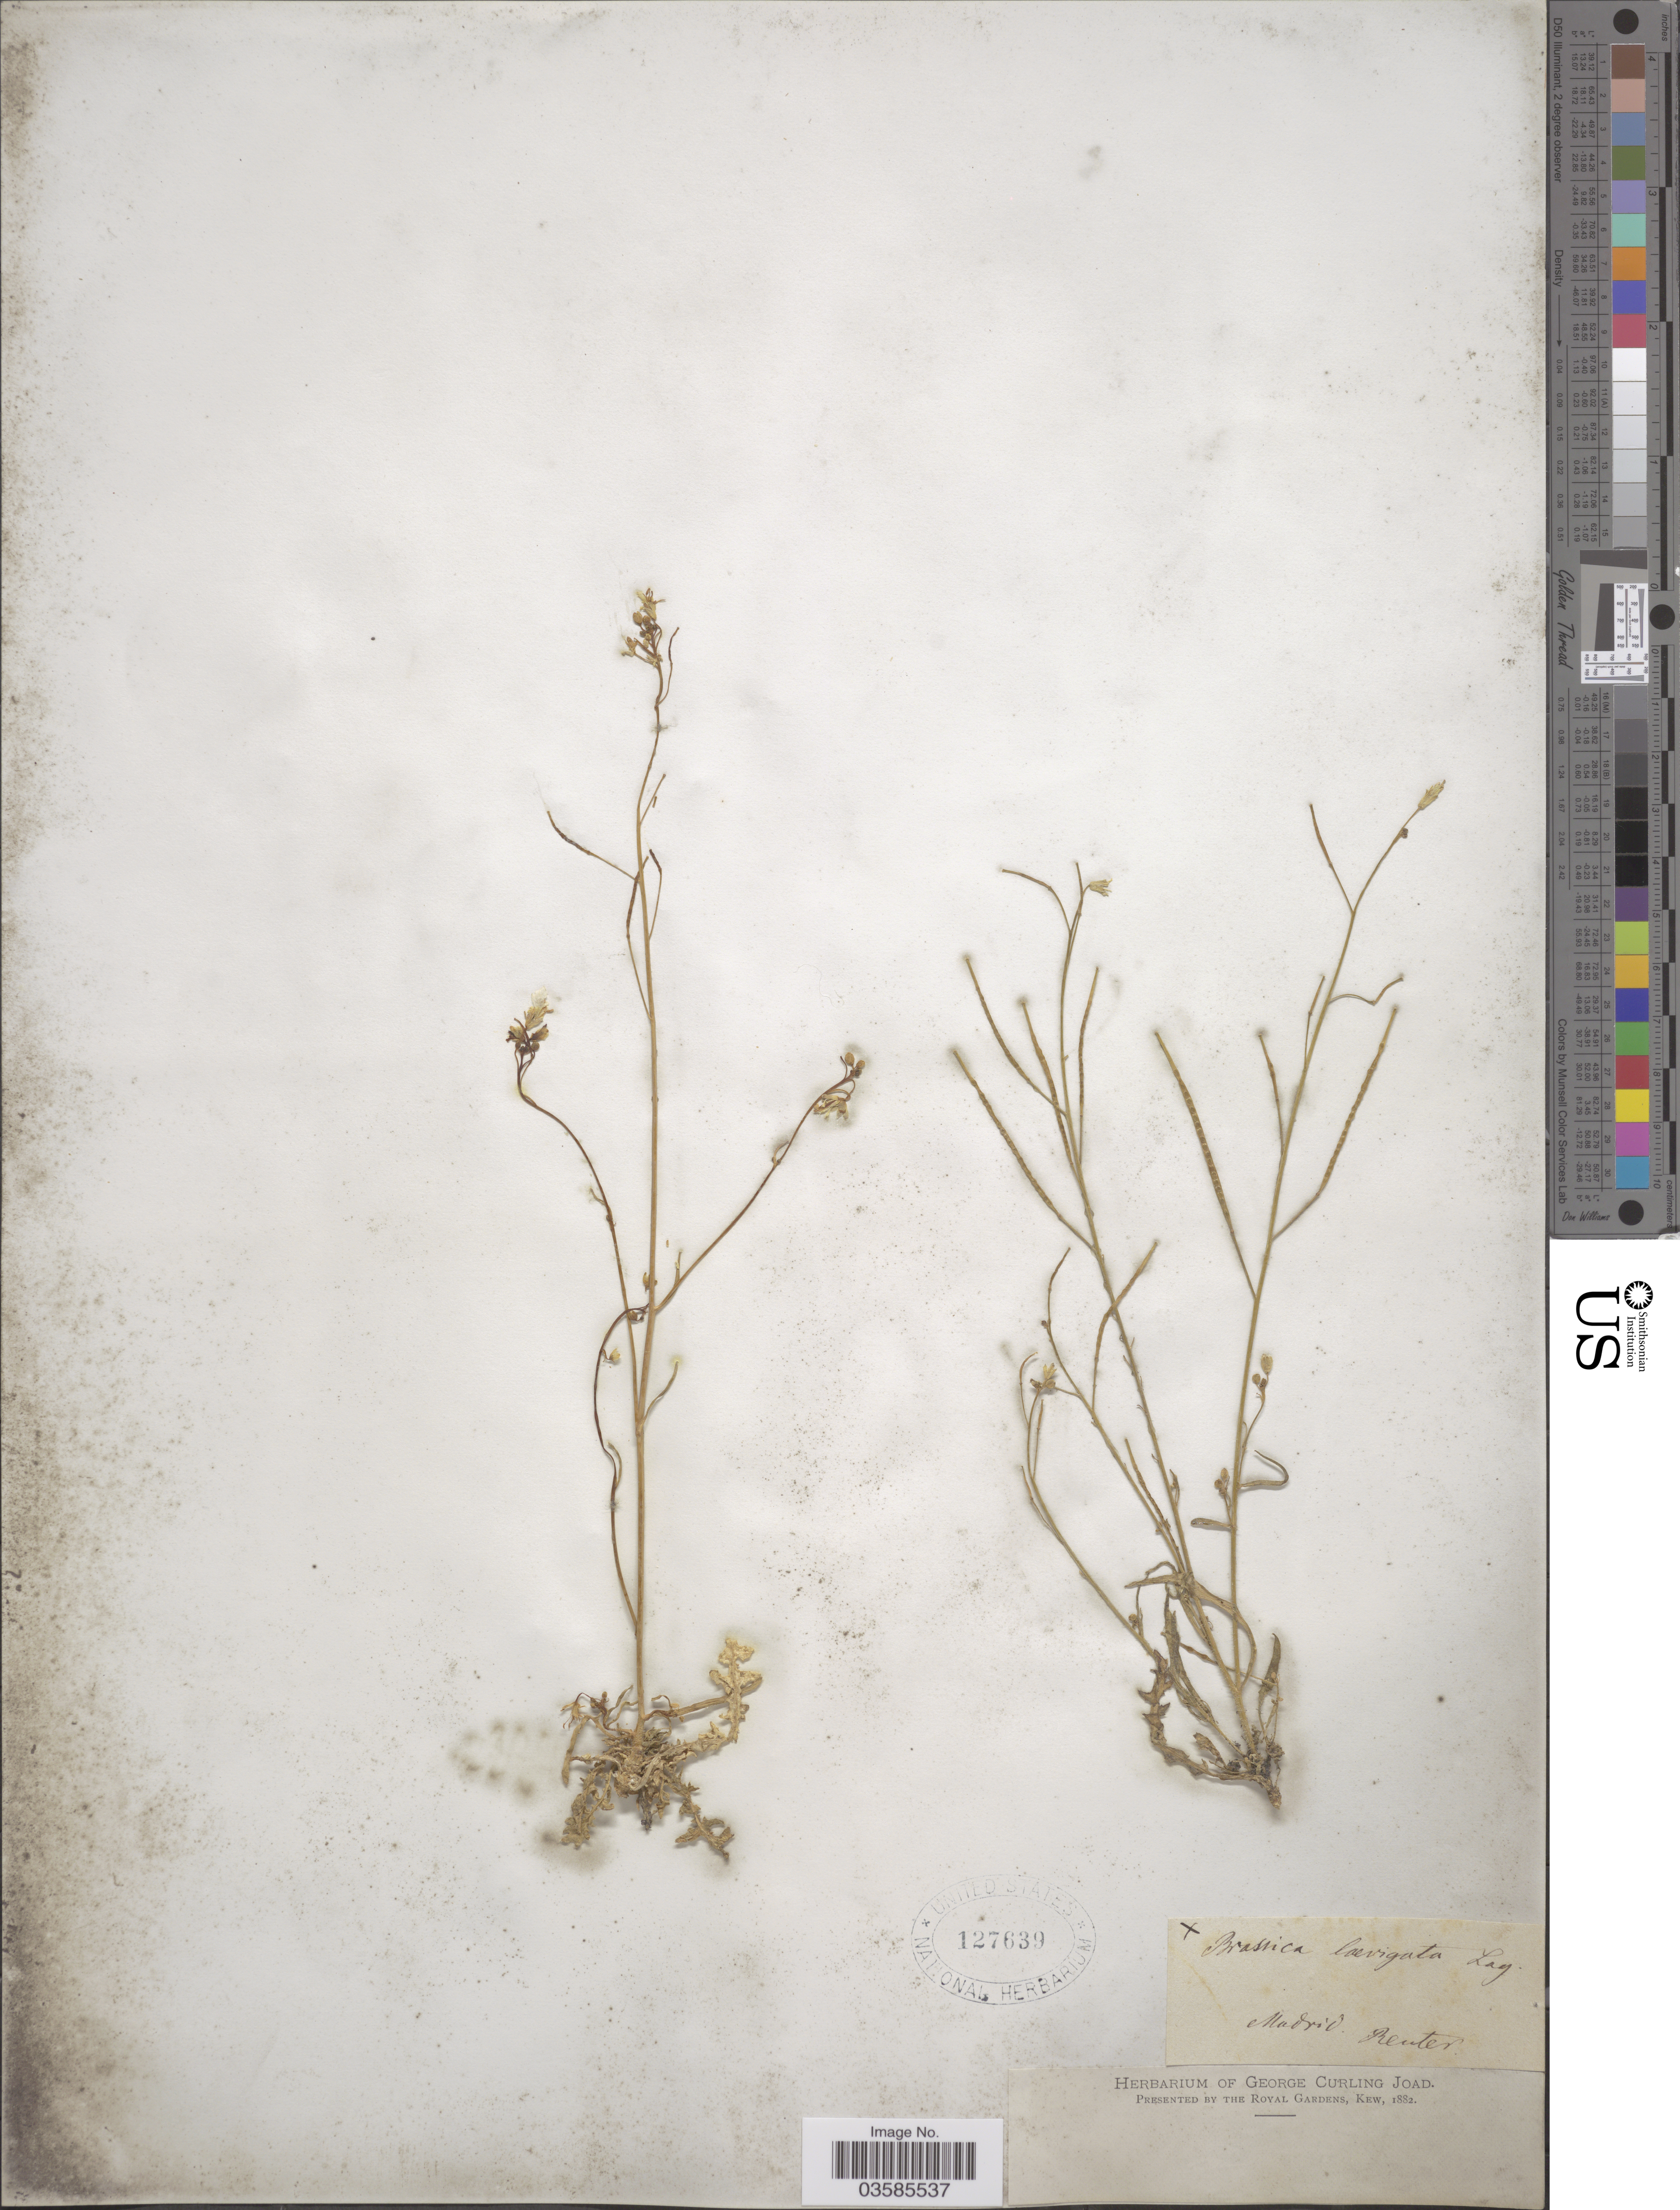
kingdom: Plantae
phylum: Tracheophyta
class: Magnoliopsida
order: Brassicales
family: Brassicaceae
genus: Brassica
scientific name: Brassica laevigata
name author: Lag.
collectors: -. Reuter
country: Spain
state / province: Madrid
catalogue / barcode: US 127639